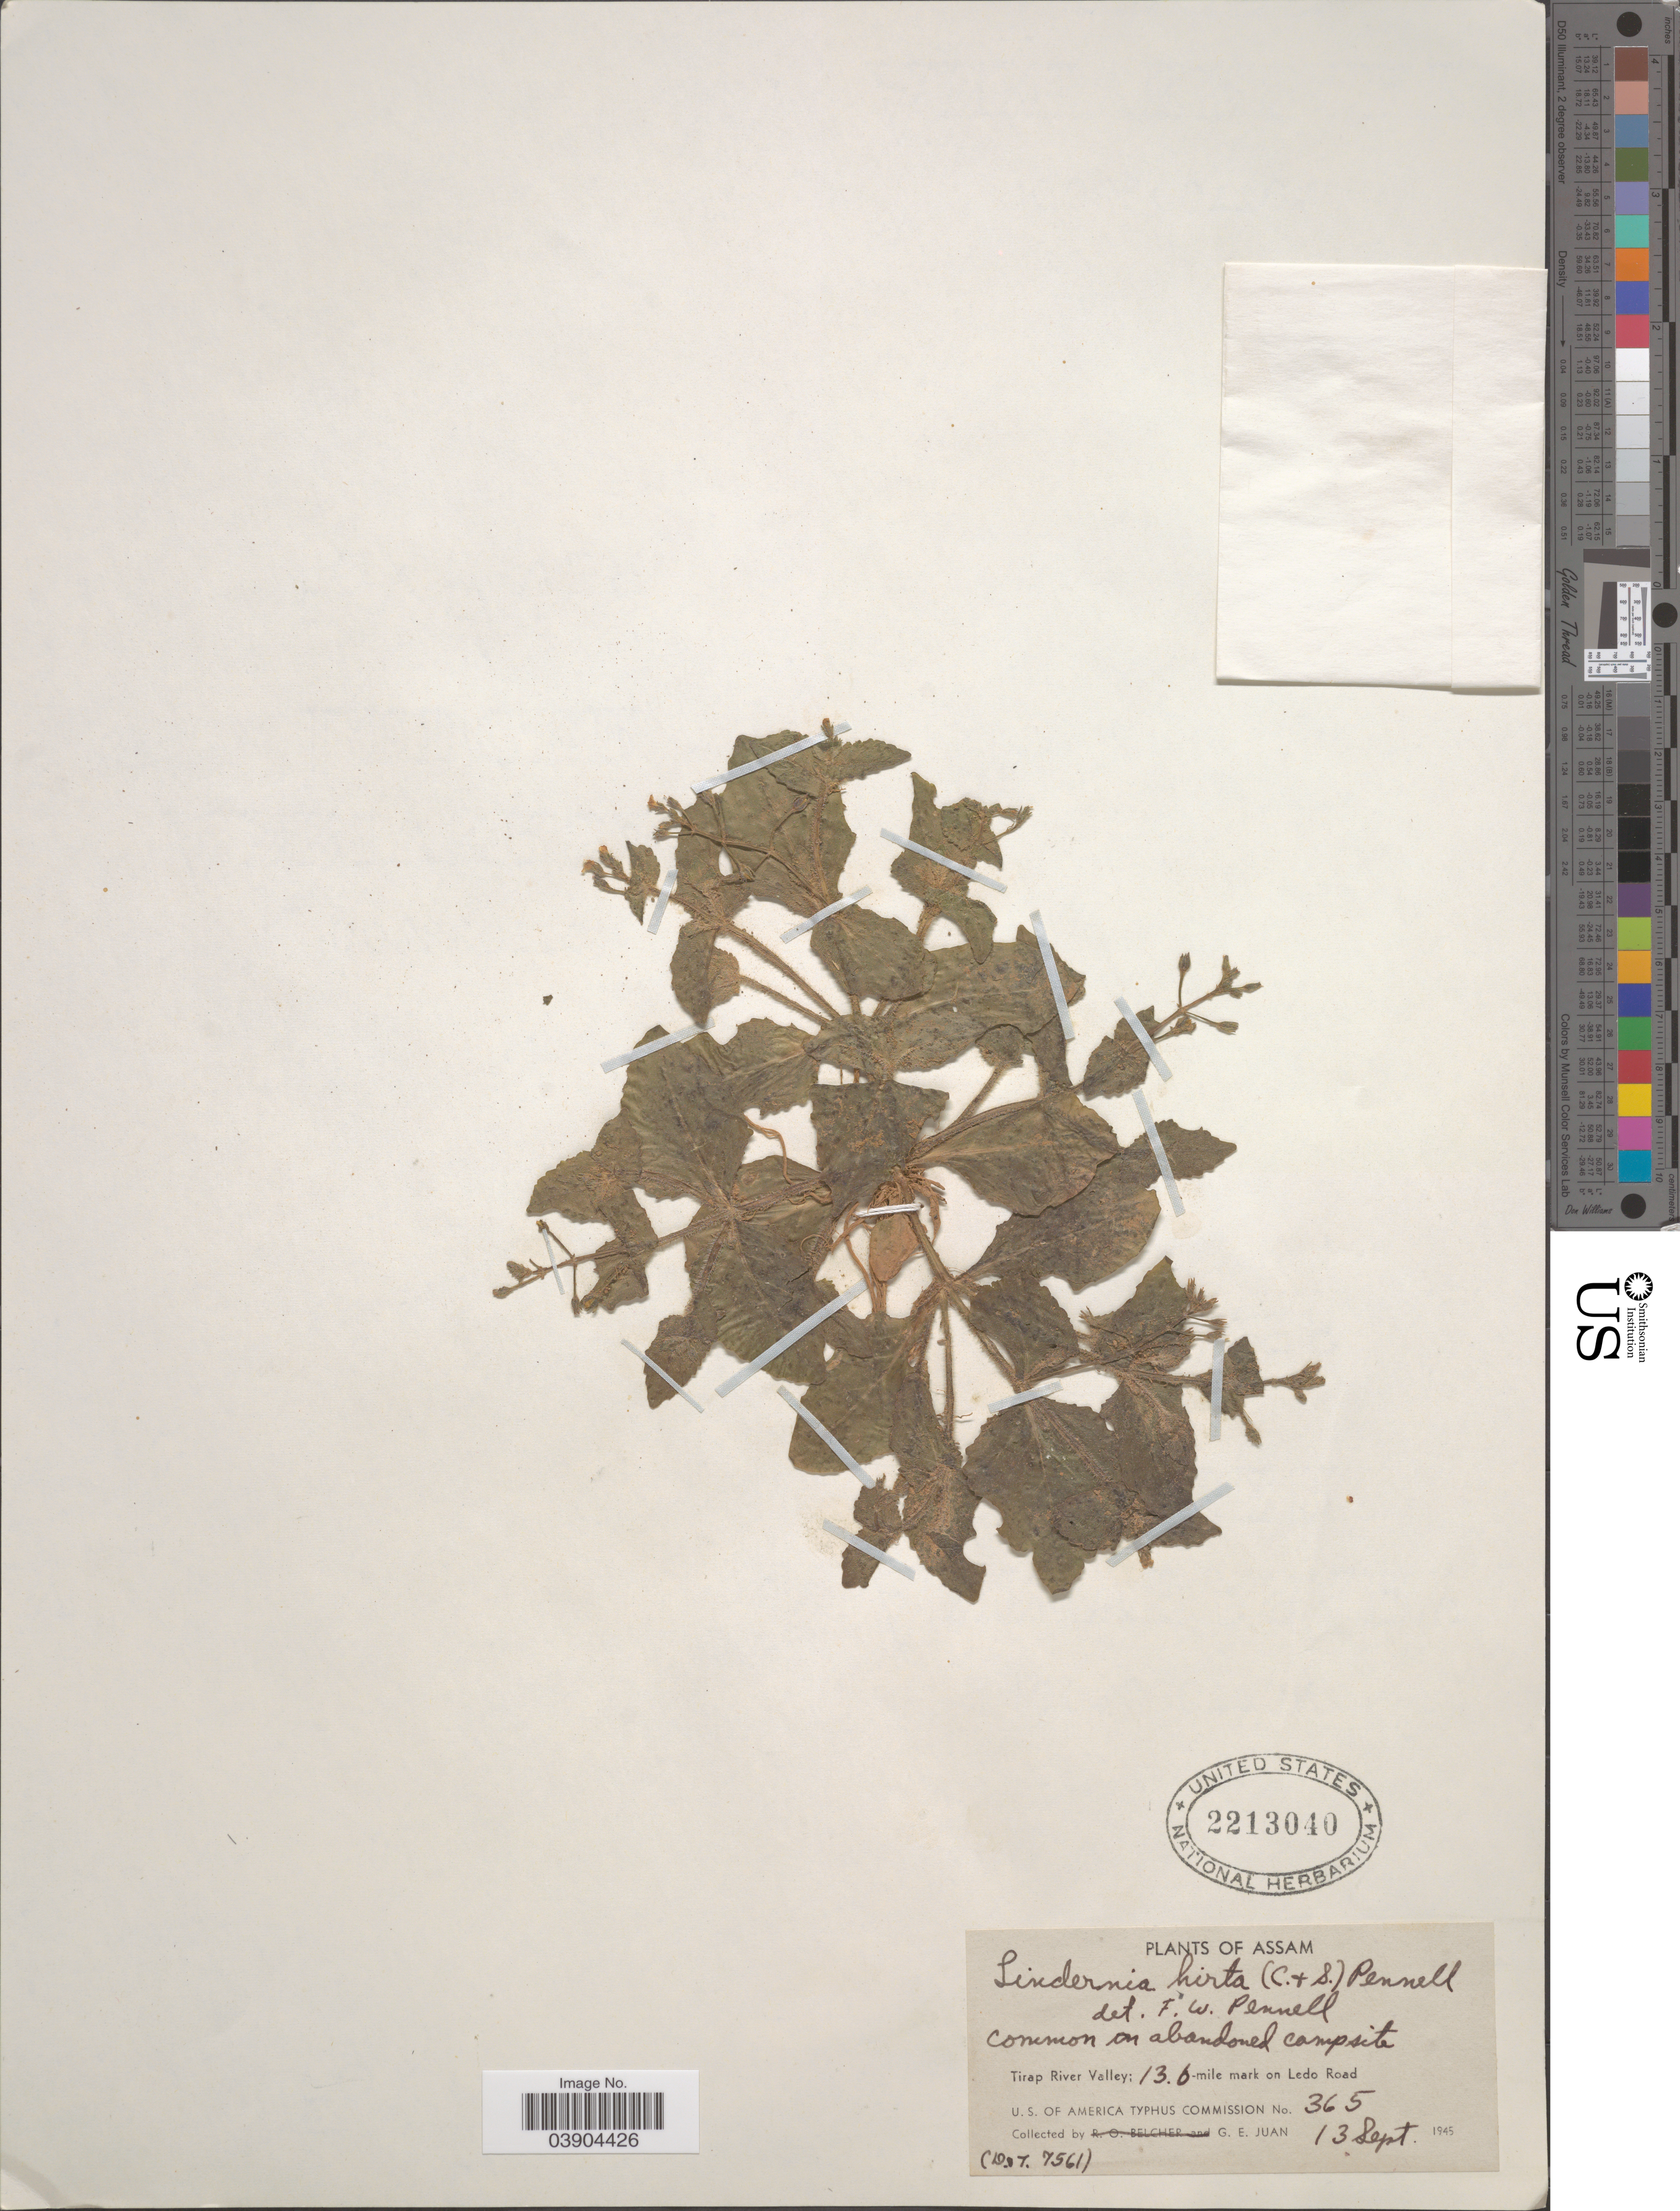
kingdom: Plantae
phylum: Tracheophyta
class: Magnoliopsida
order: Lamiales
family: Linderniaceae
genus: Lindernia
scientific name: Lindernia hirta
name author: (Cham. & Schltdl.) Pennell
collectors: G. Juan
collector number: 365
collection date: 1945-09-13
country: India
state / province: Assam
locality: On abandoned campsite. Tirap River Valley; 13.0 -mile mark on Ledo Road.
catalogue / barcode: US 2213040